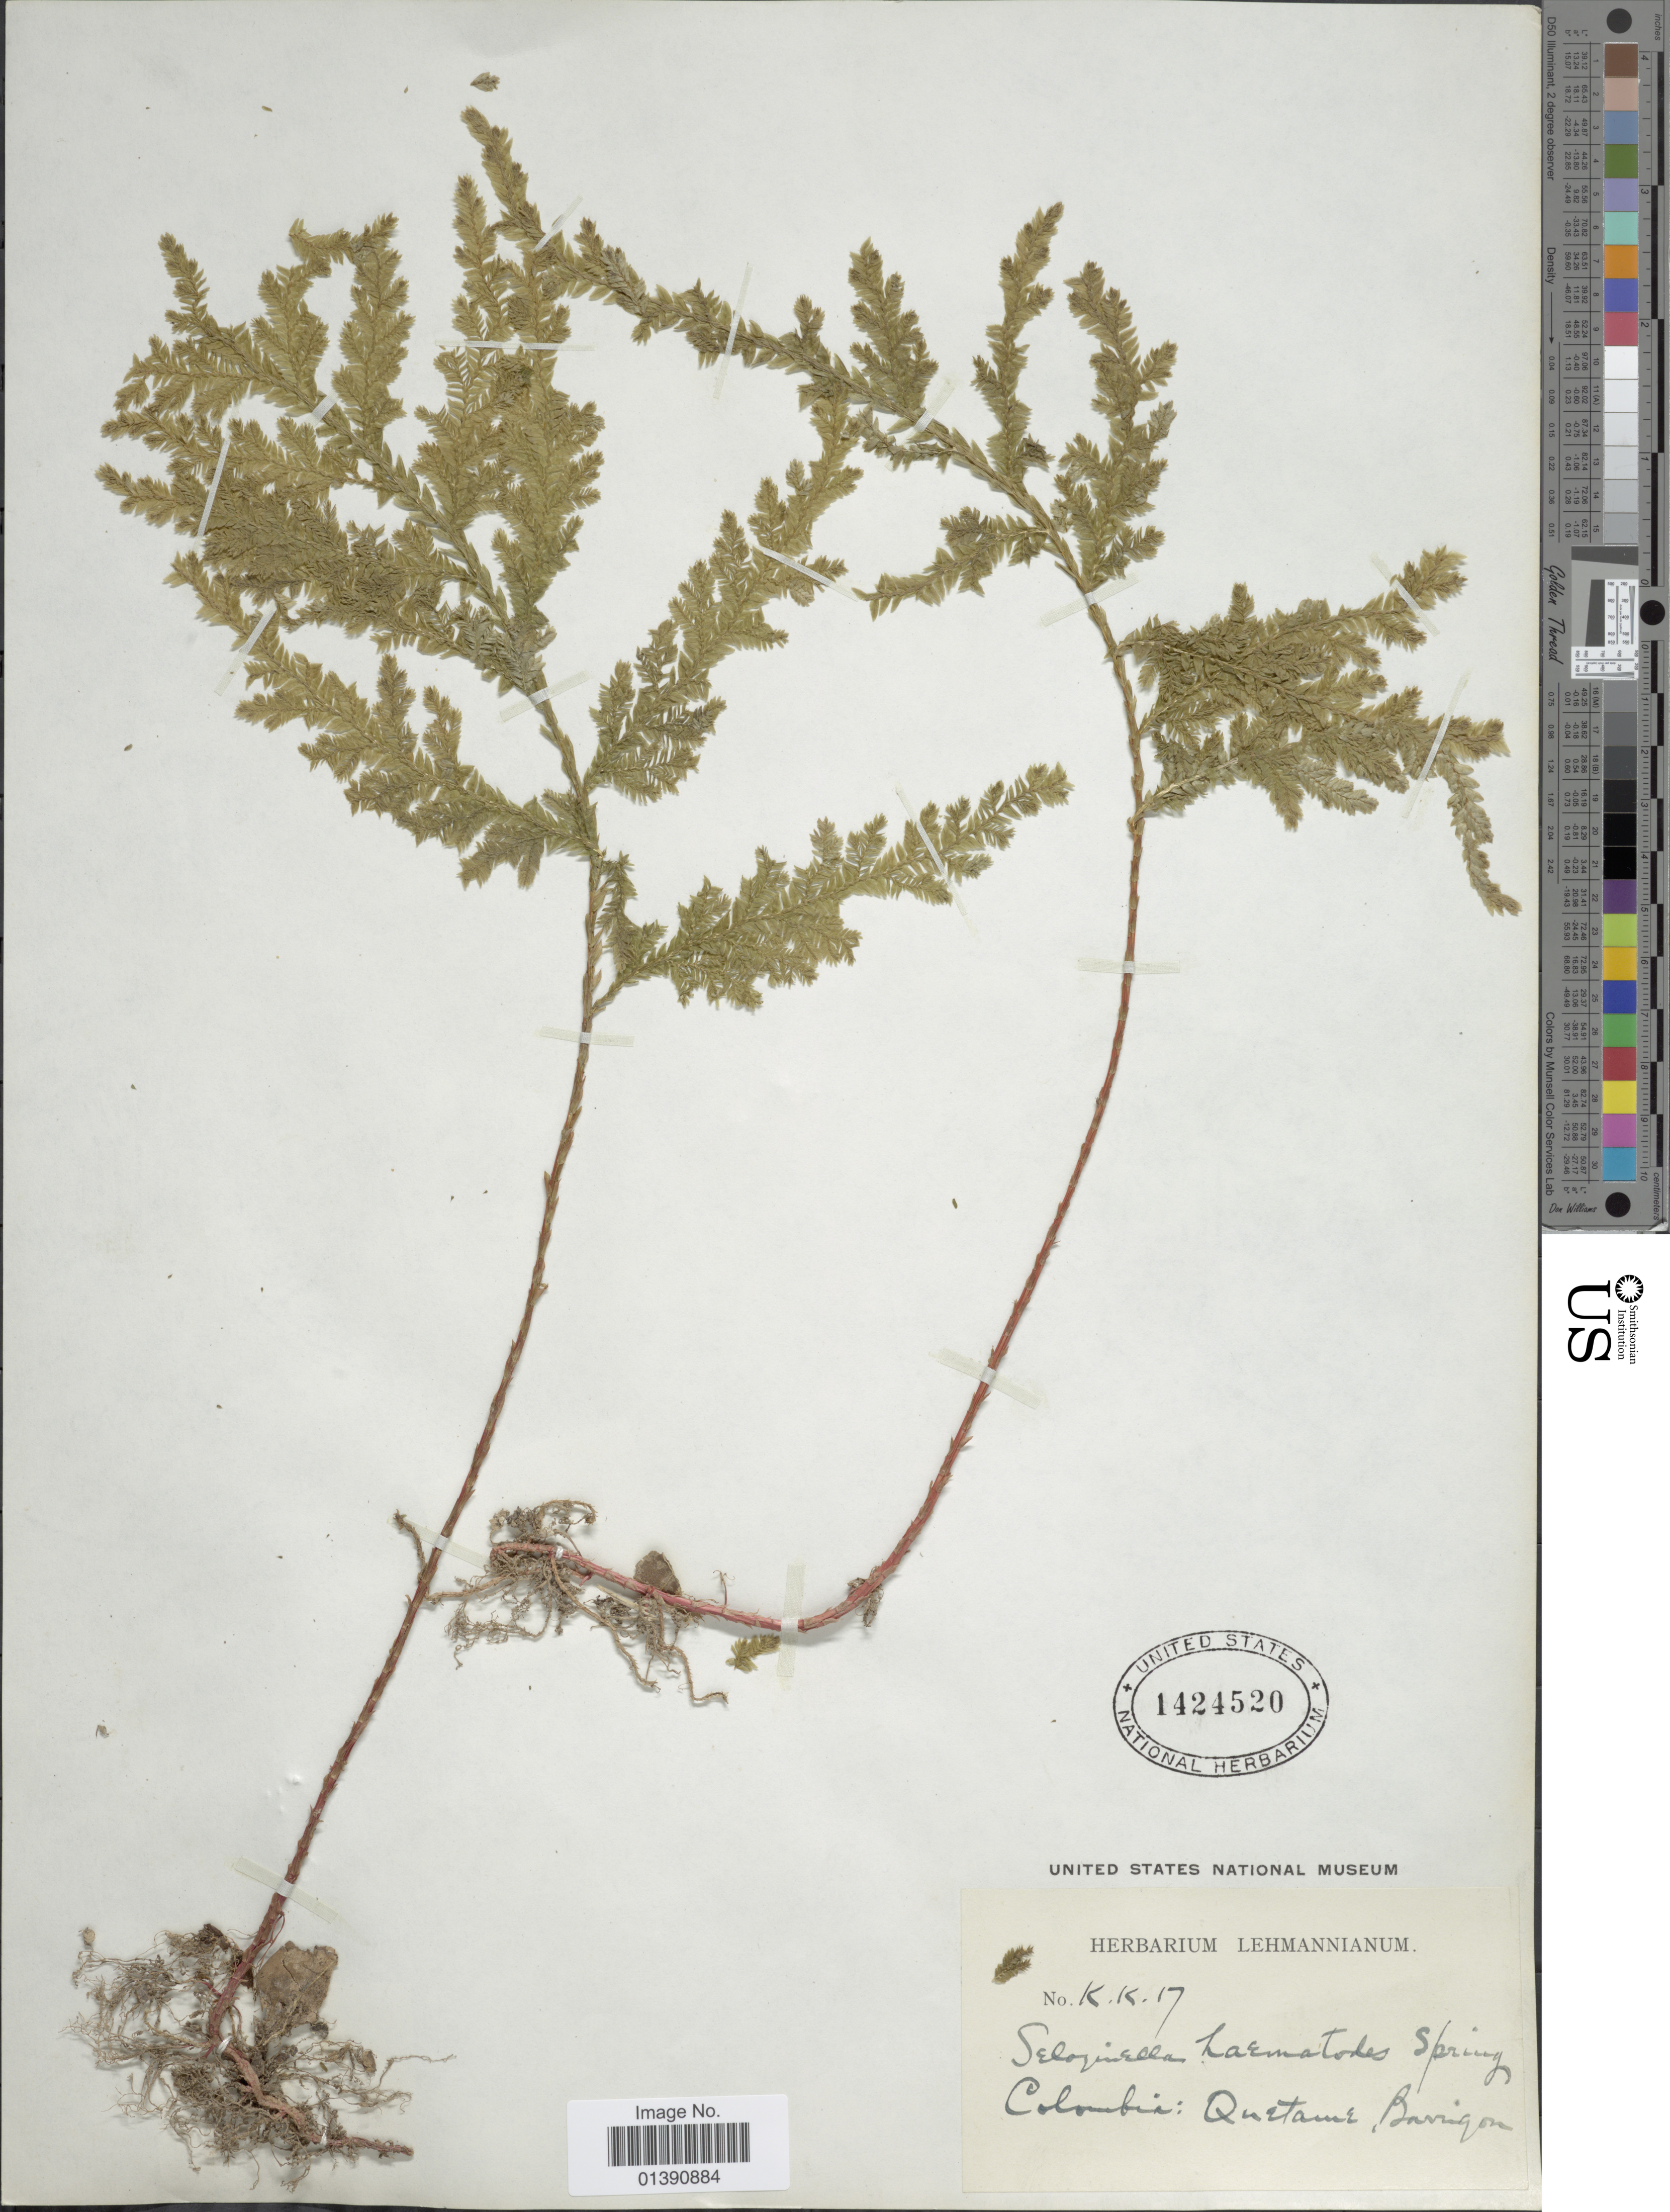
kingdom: Plantae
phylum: Tracheophyta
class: Lycopodiopsida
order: Selaginellales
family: Selaginellaceae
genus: Selaginella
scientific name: Selaginella haematodes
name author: (Kunze) Spring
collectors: ex herb. Lehmannianum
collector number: K.K. 17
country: Colombia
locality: Quetame, Barrigon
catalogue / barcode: US 1424520